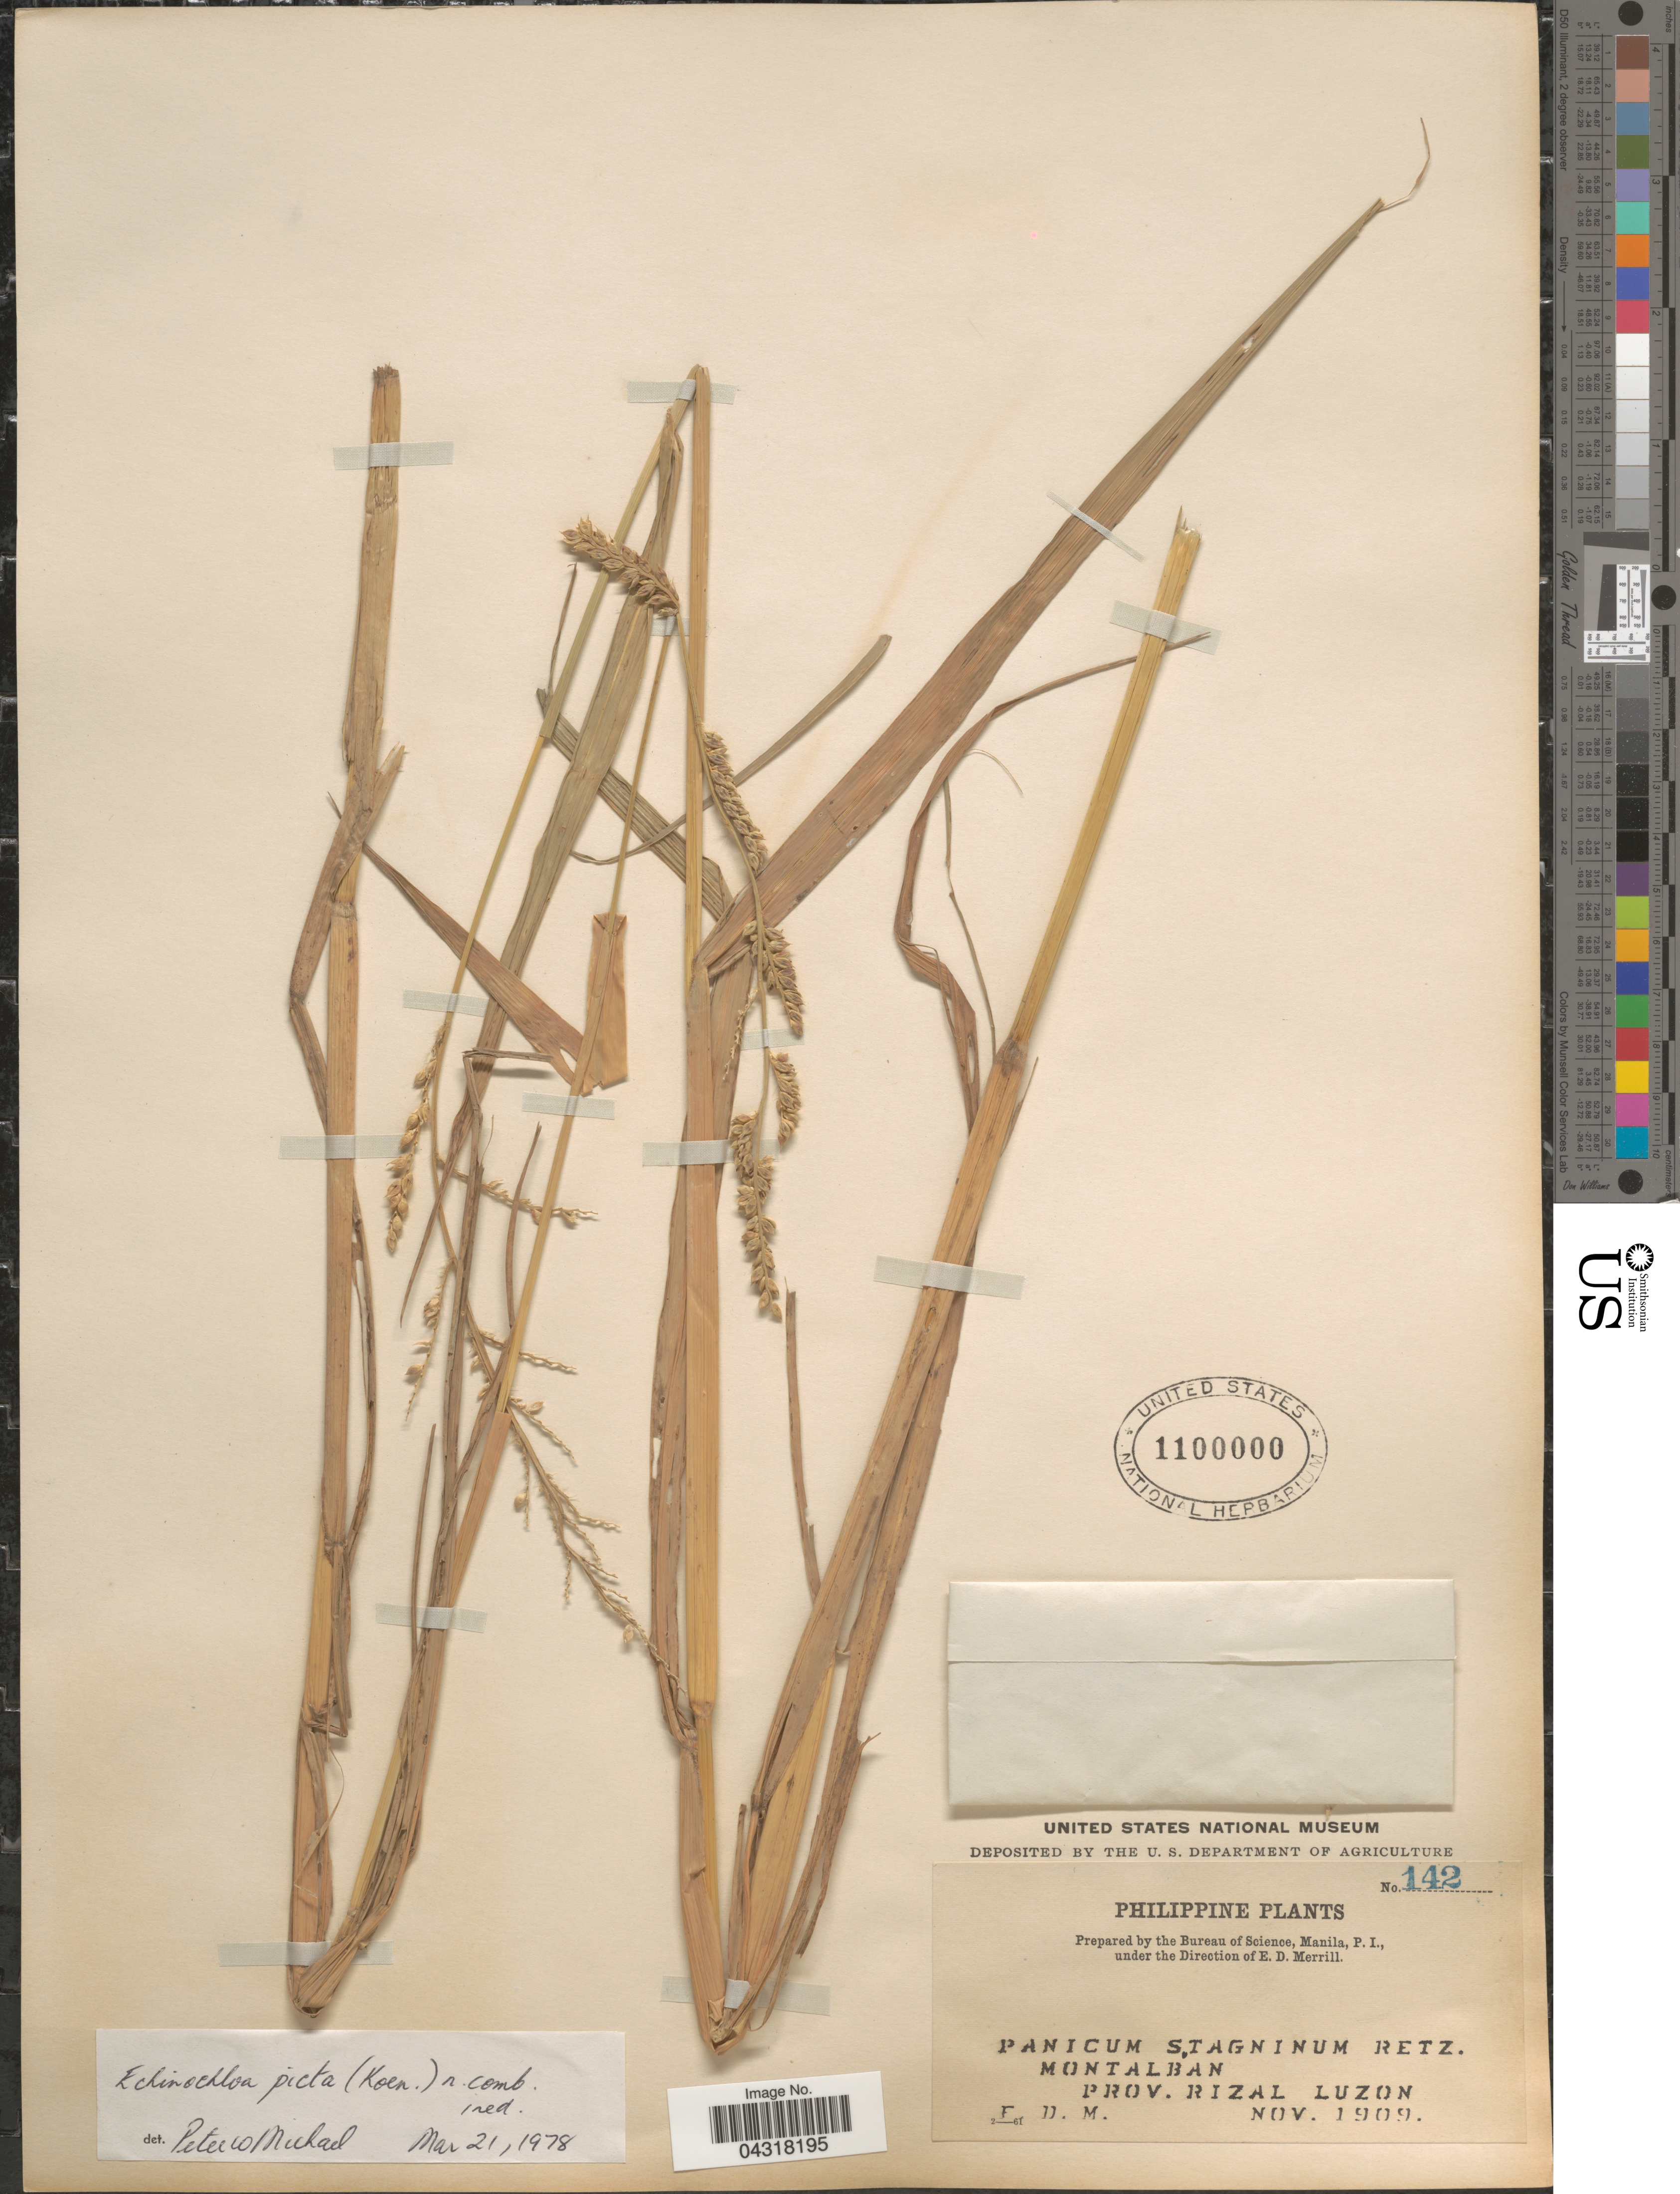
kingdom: Plantae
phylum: Tracheophyta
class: Liliopsida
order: Poales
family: Poaceae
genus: Echinochloa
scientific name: Echinochloa picta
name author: (K.D. Koenig) Michael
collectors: E. D. Merrill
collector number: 142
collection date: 1909-11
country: Philippines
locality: Montalban. Prov. Rizal Luzon.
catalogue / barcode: US 1100000